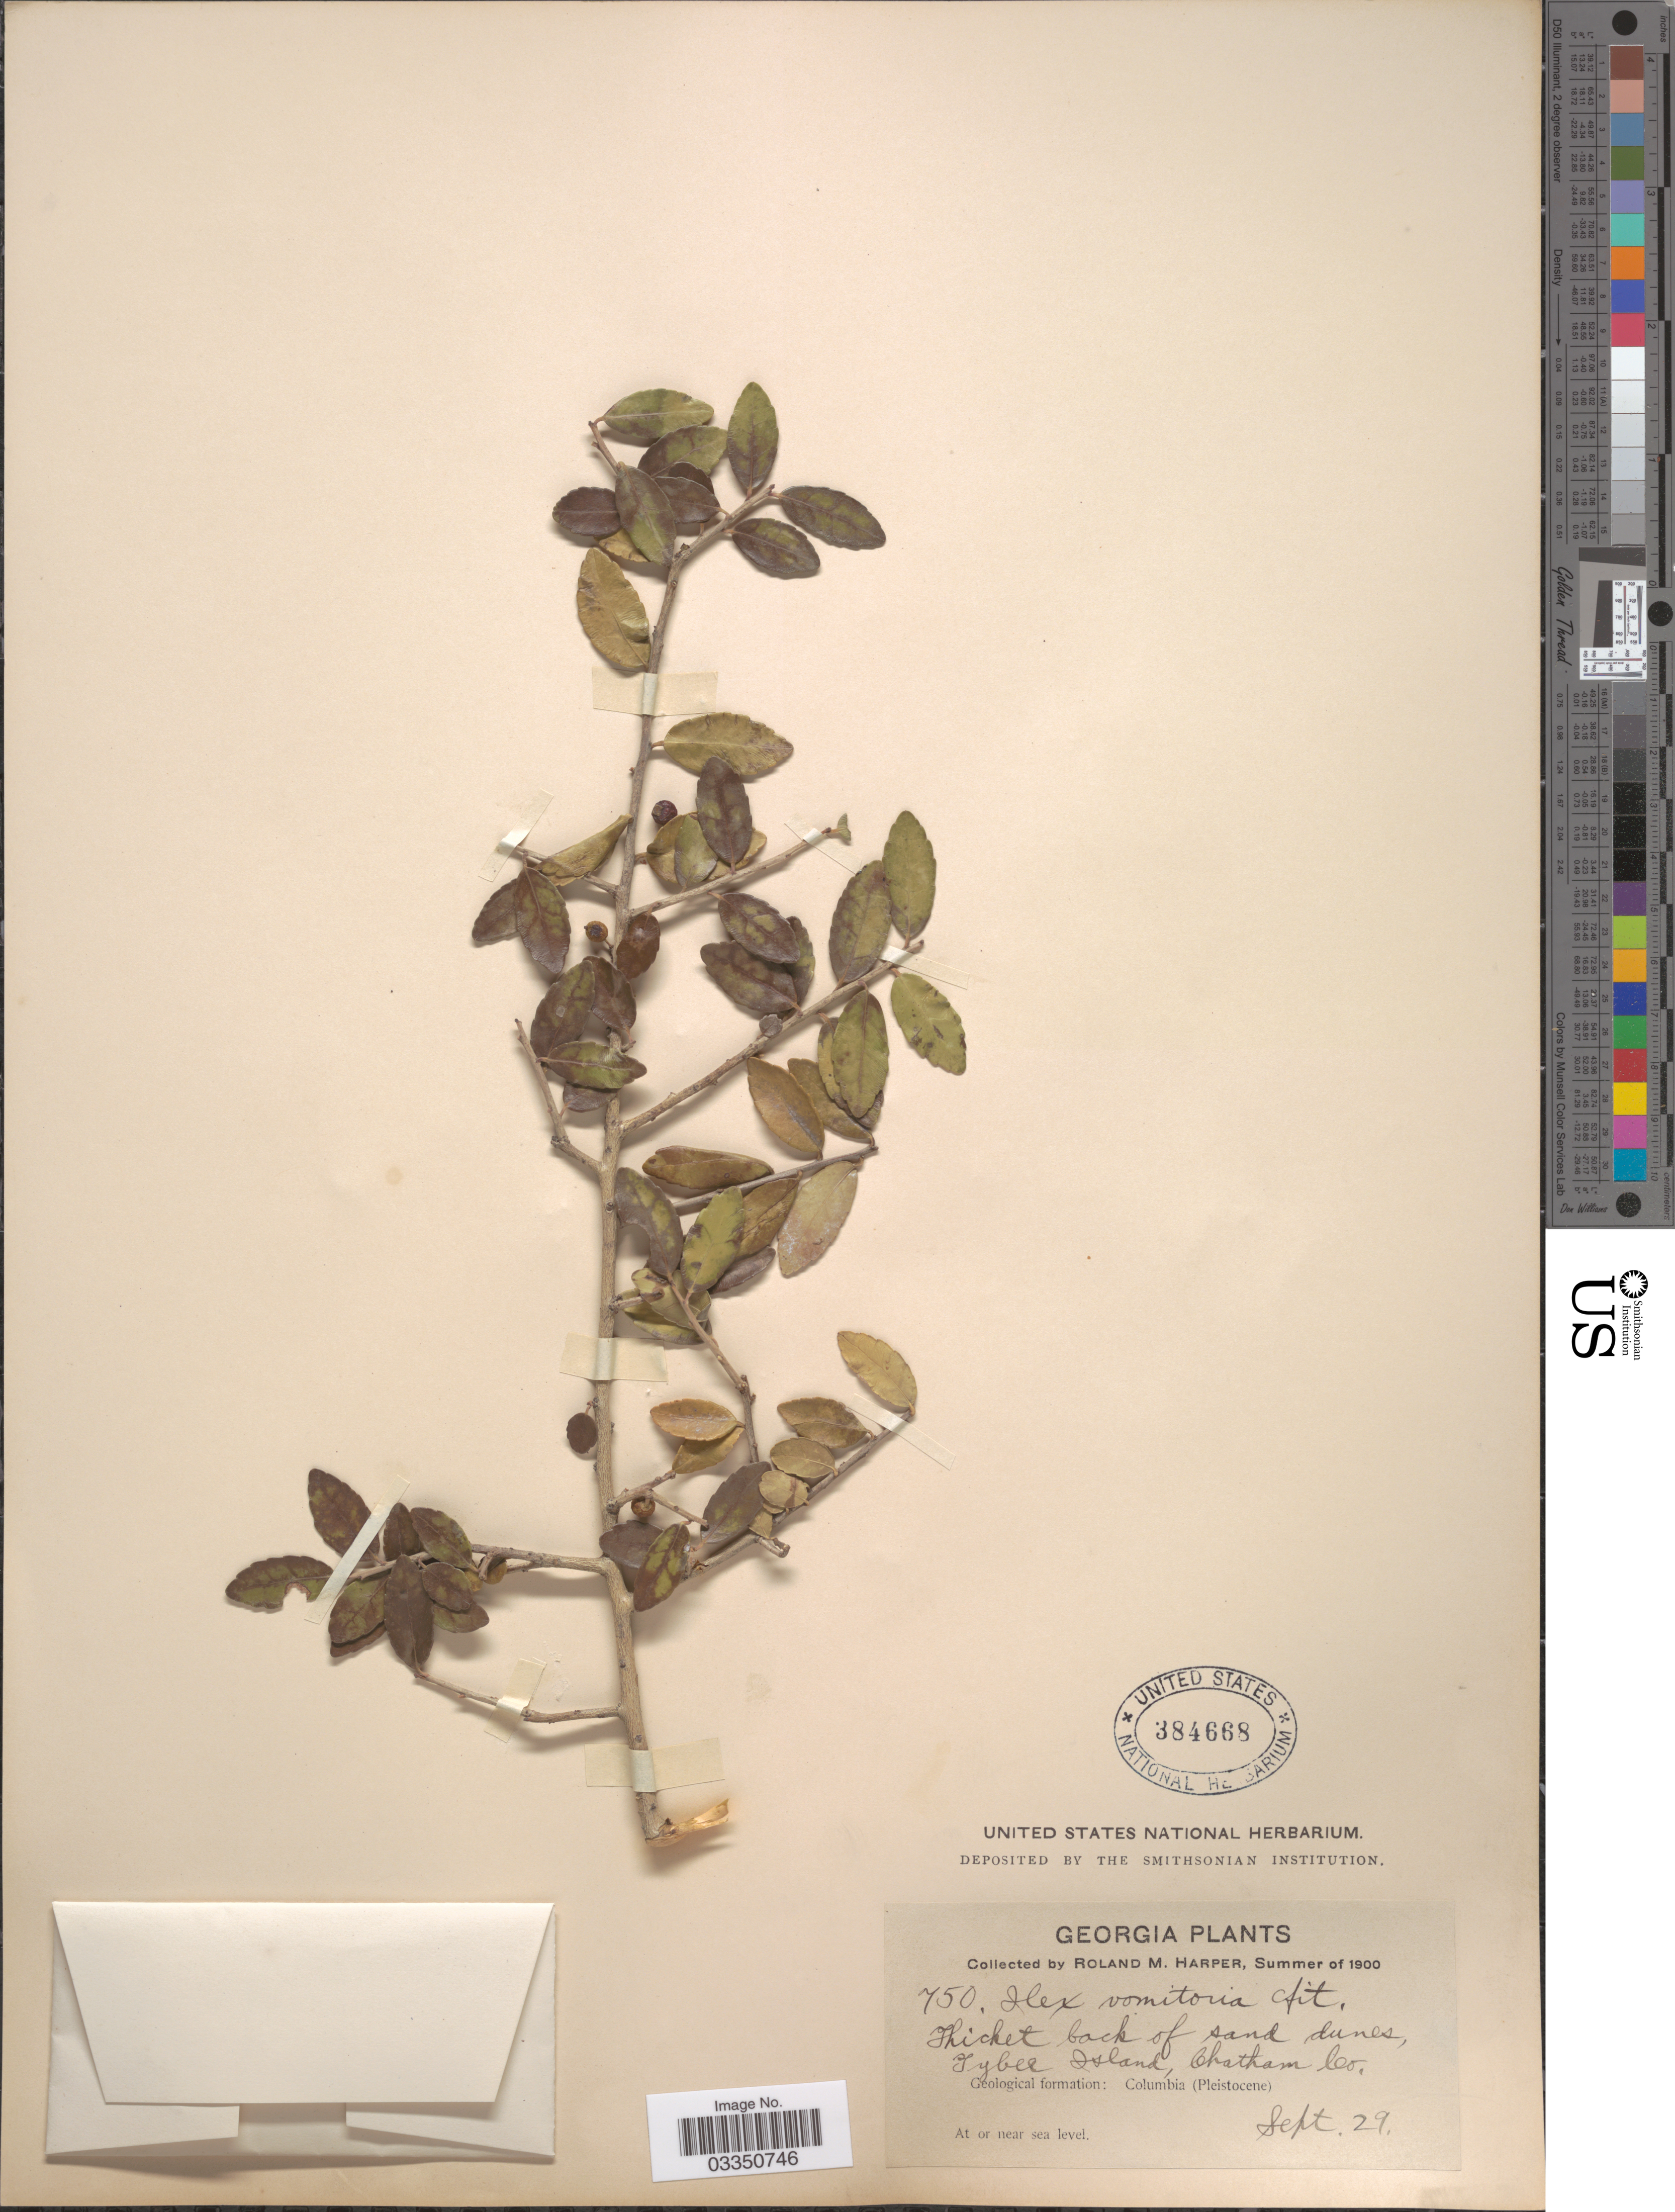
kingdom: Plantae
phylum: Tracheophyta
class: Magnoliopsida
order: Aquifoliales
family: Aquifoliaceae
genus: Ilex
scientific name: Ilex vomitoria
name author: Aiton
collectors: R. M. Harper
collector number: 750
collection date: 1900-09-29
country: United States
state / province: Georgia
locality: Thicket back of sand dunes, Tybee Island, Chatham Co. Geological formation: Columbia (Pleistocene).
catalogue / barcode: US 384668